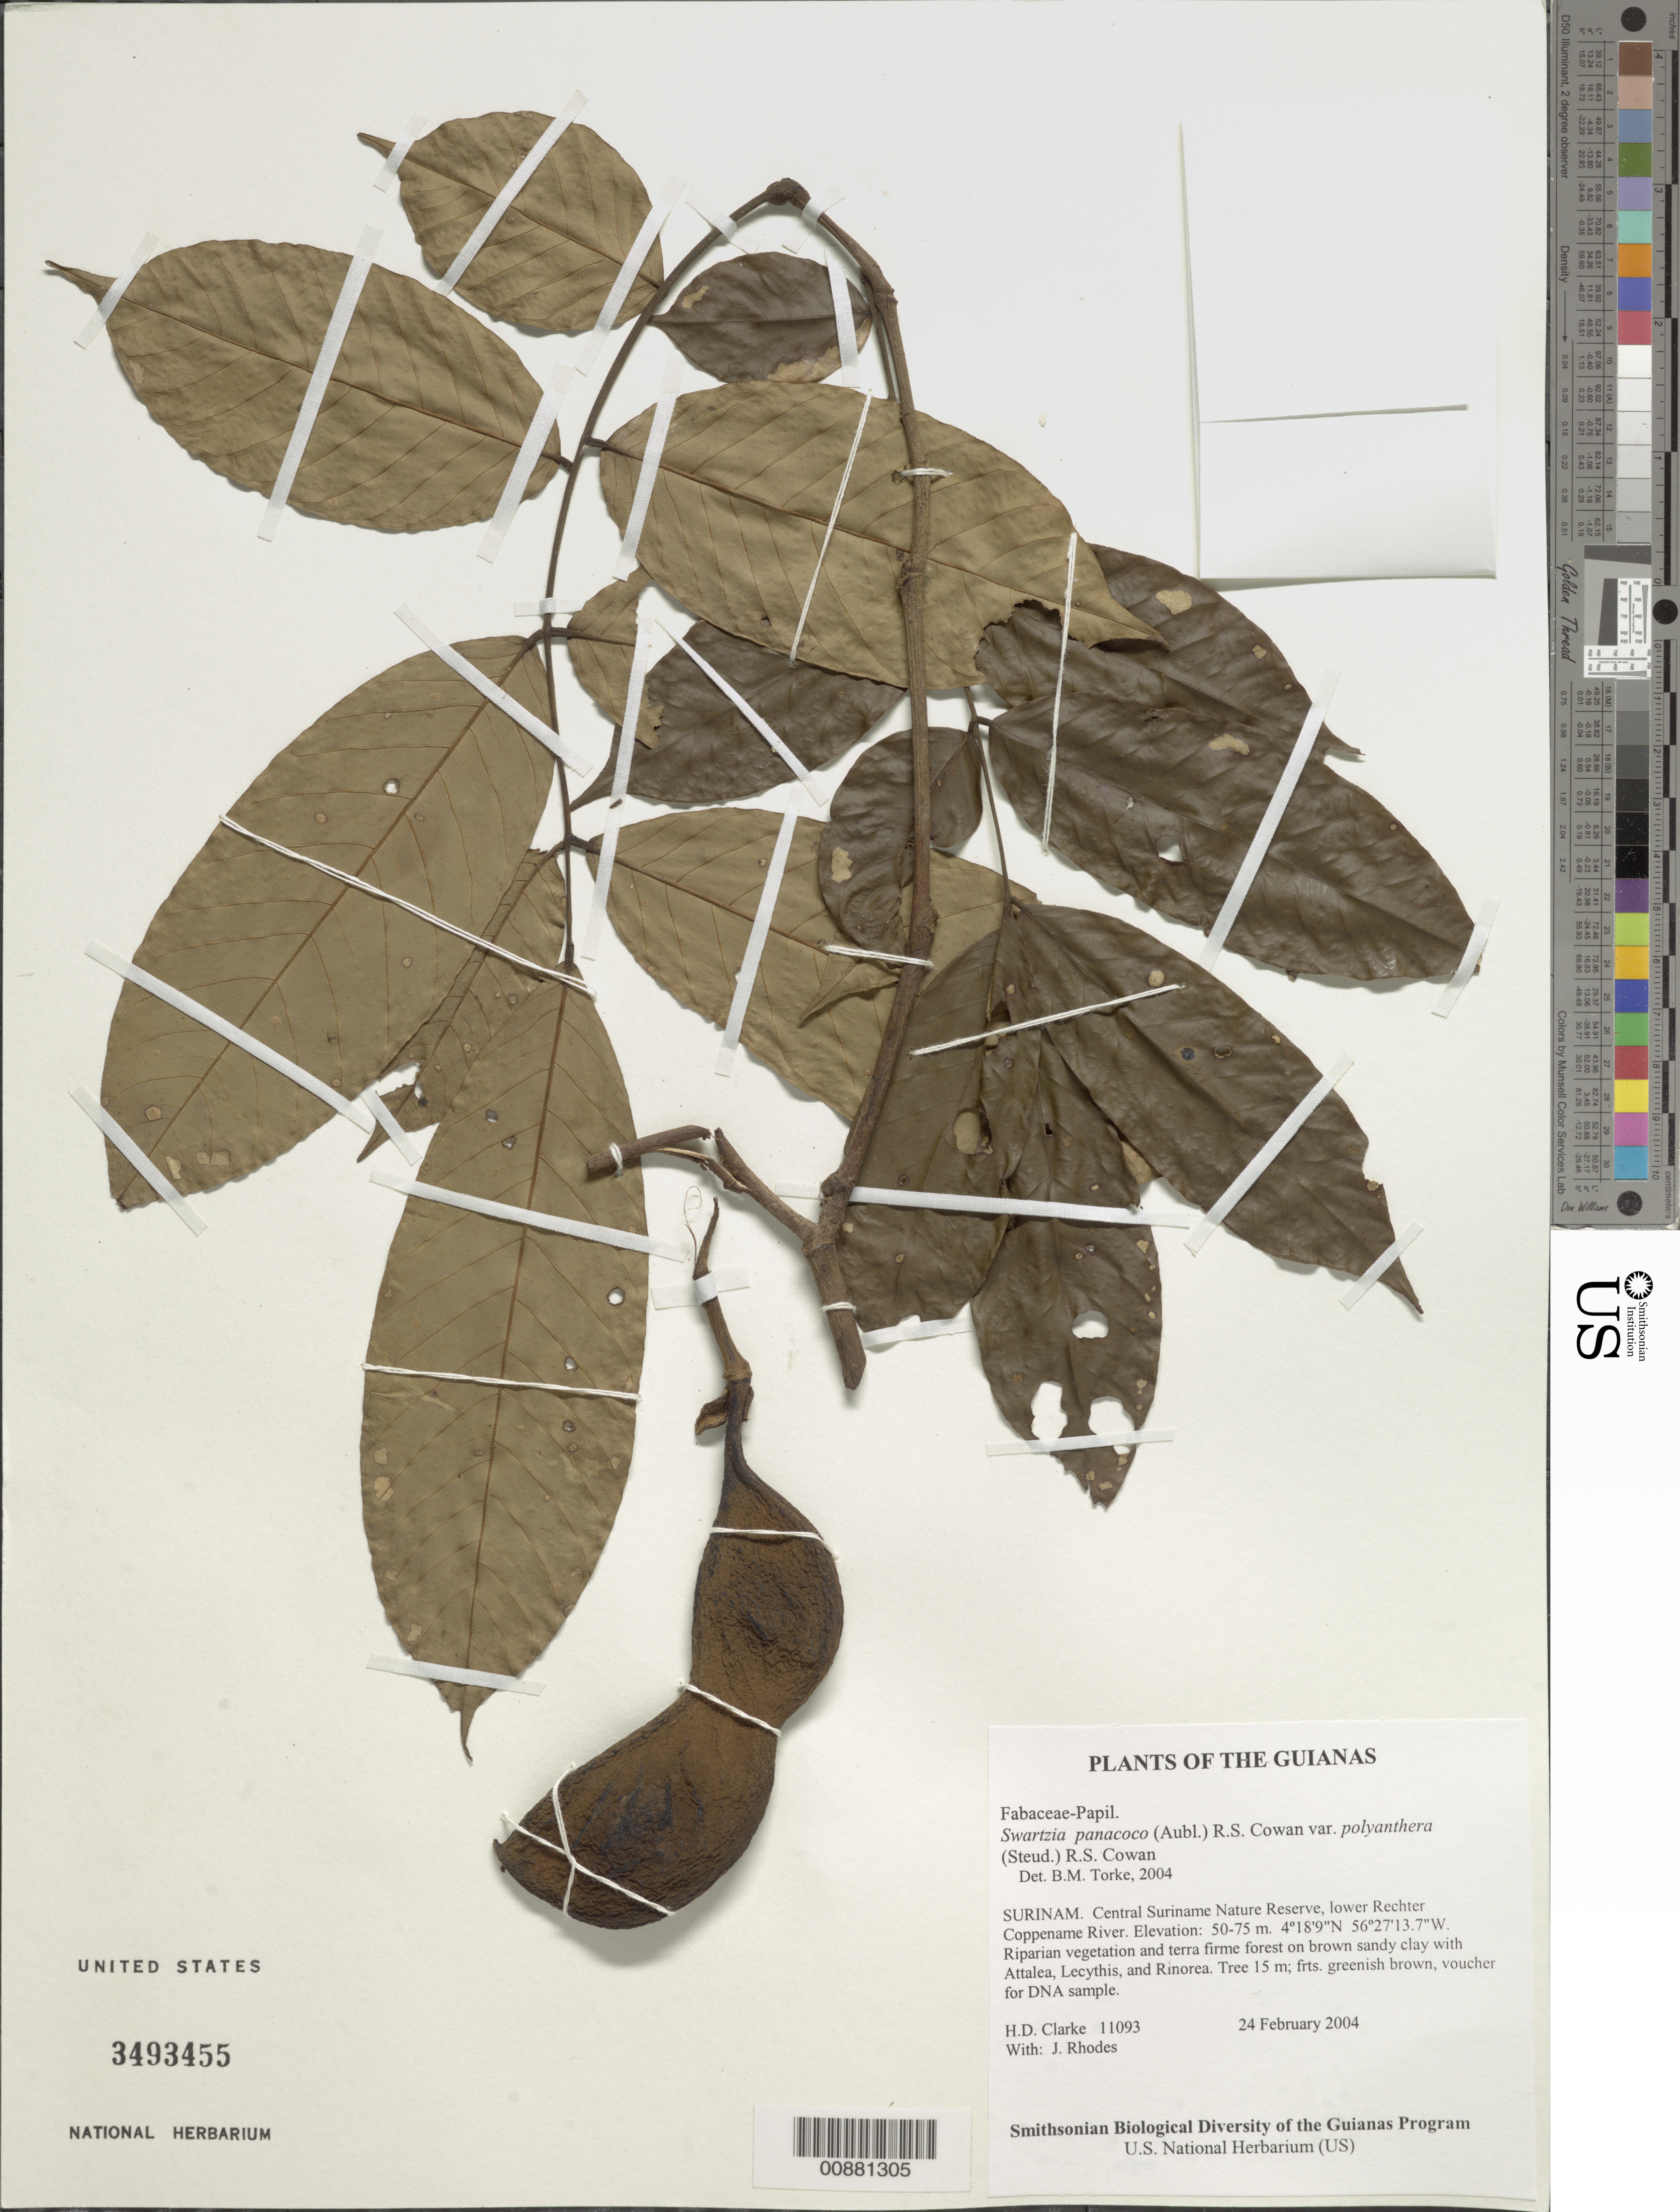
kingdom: Plantae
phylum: Tracheophyta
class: Magnoliopsida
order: Fabales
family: Fabaceae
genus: Swartzia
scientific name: Swartzia panacoco var. polyanthera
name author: (Steud.) R.S. Cowan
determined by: Torke, B. M., (MO)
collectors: H. D. Clarke & J. Rhodes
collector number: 11093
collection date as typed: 24 February 2004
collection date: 2004-02-24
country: Suriname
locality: Central Suriname Nature Reserve, lower Rechter Coppename River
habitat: Riparian vegetation and terra firme forest on brown sandy clay with Attalea, Lecythis, and Rinorea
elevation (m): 50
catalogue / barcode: US 3493455